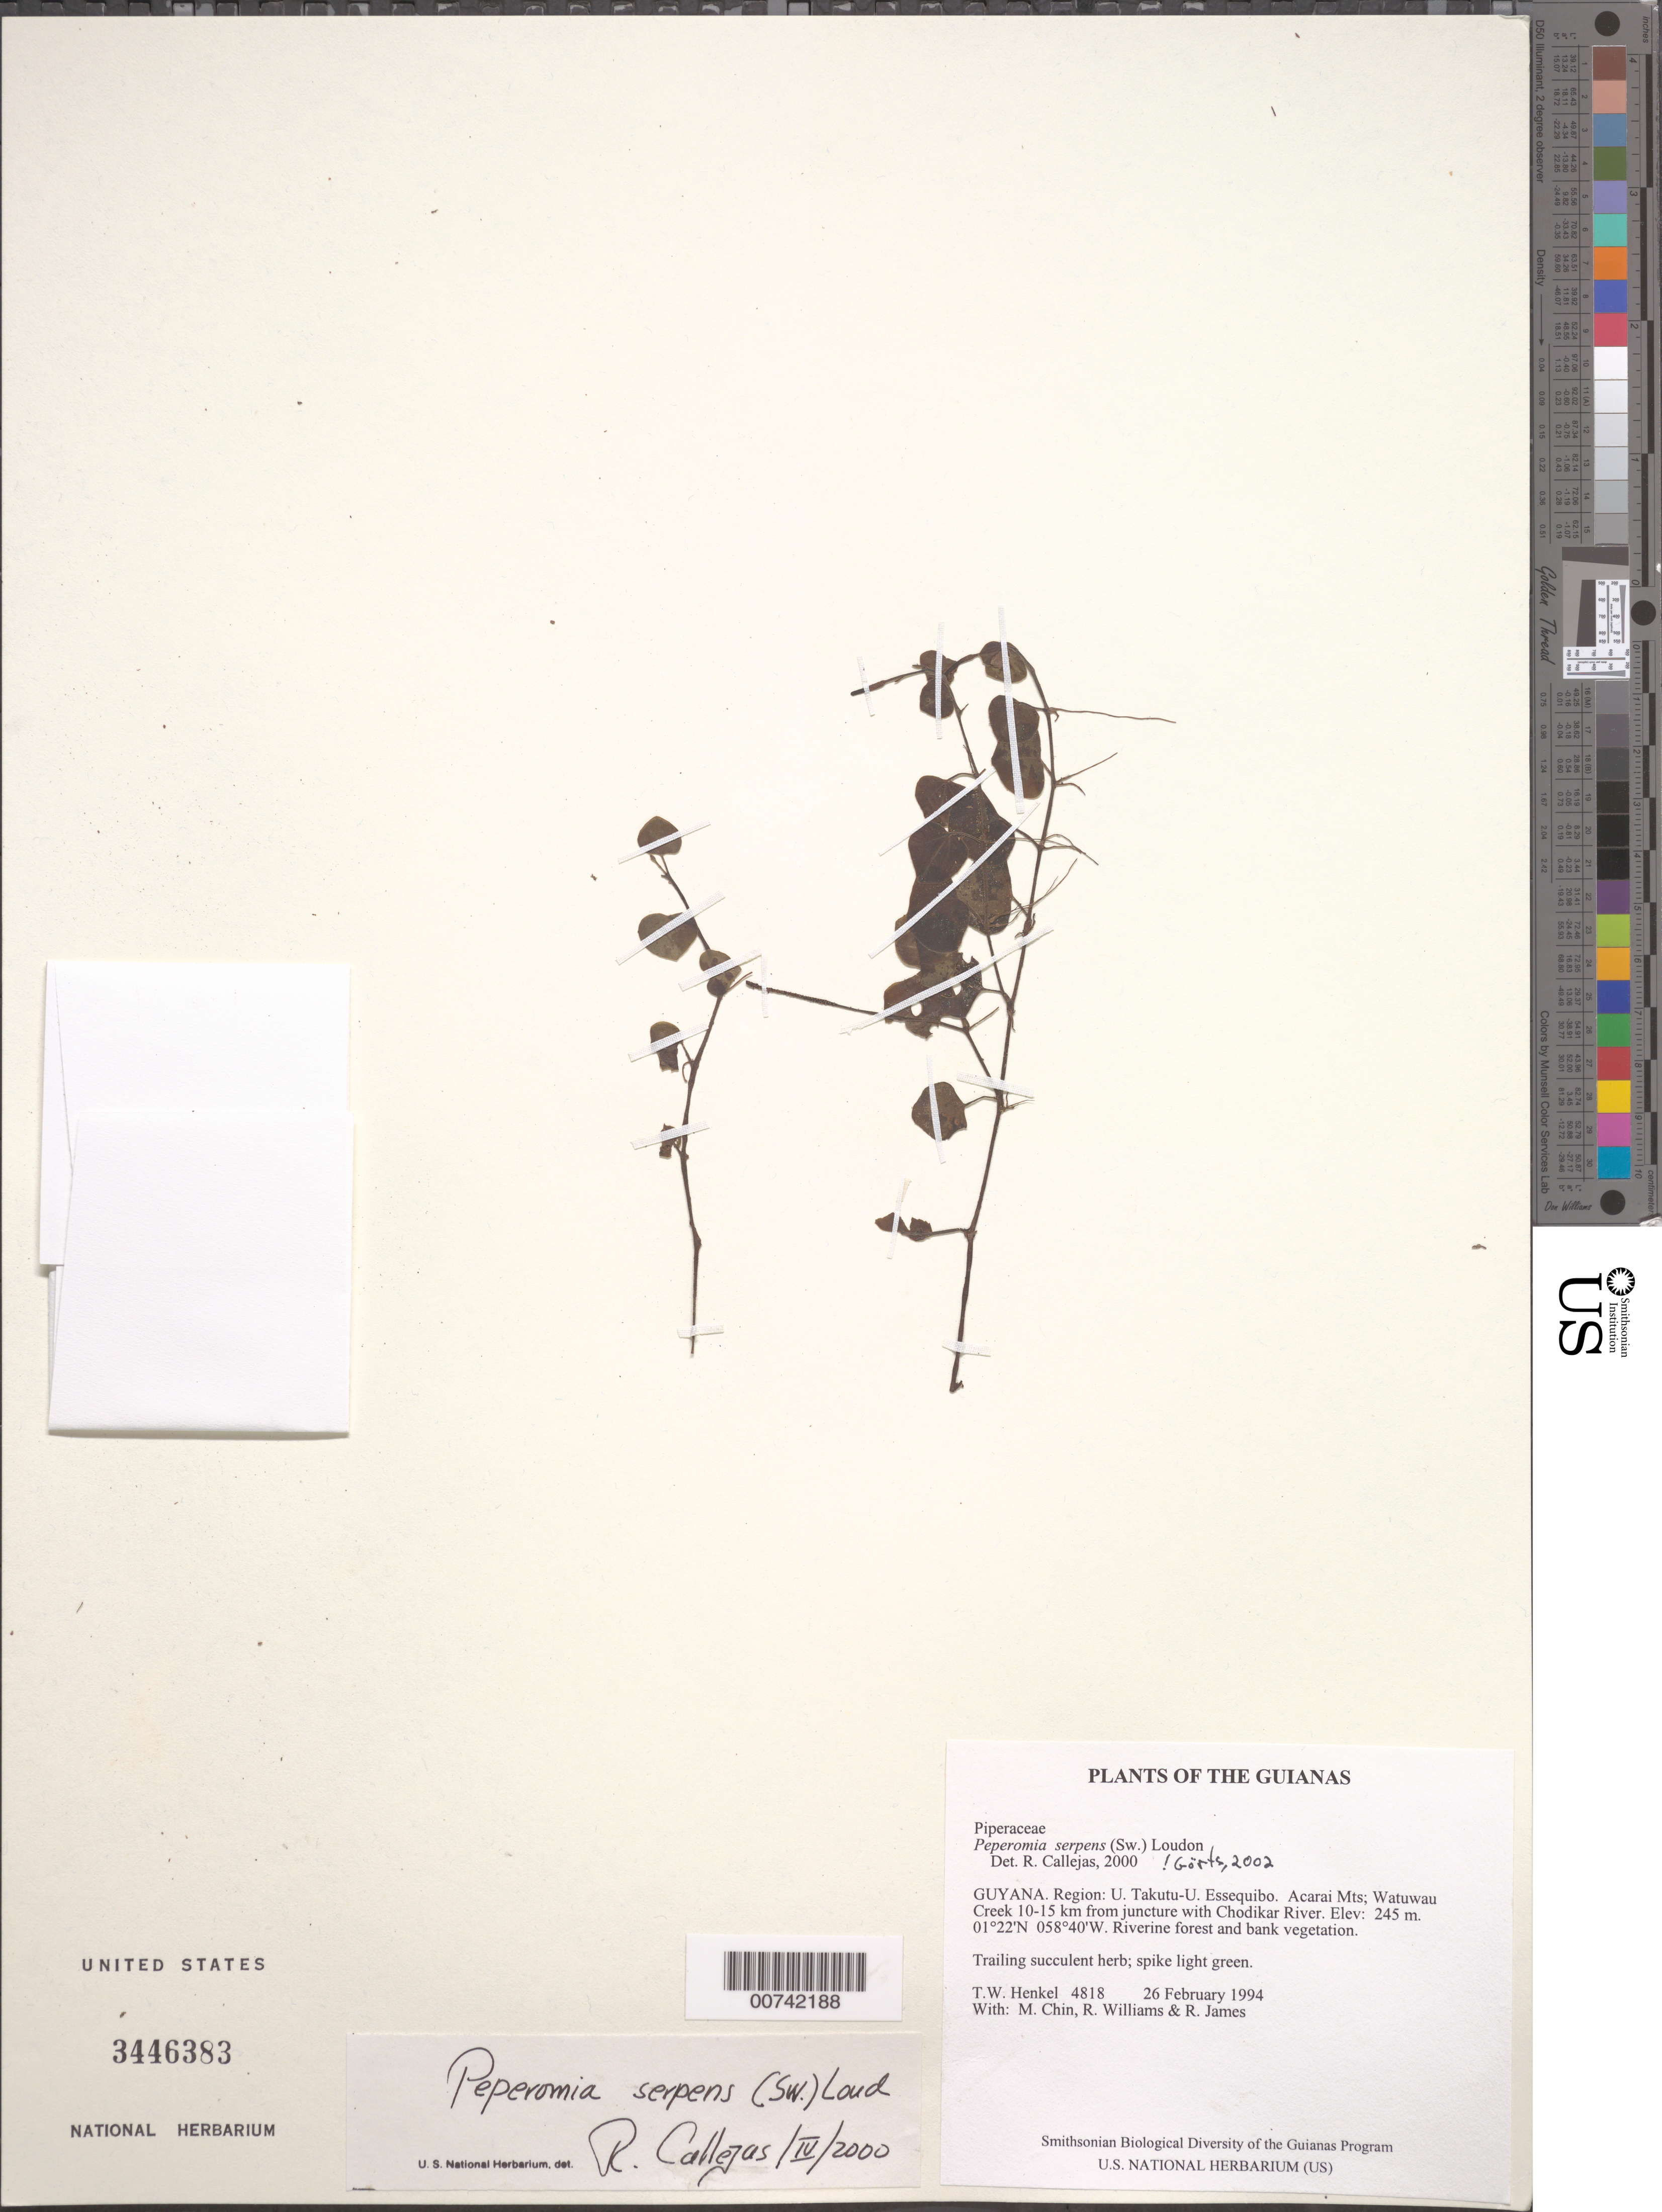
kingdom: Plantae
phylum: Tracheophyta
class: Magnoliopsida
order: Piperales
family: Piperaceae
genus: Peperomia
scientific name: Peperomia serpens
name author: (Sw.) Loudon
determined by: Mathieu, Guido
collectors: T. Henkel, M. Chin, R. Williams & R. James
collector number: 4818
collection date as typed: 26 February 1994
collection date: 1994-02-26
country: Guyana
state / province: U. Takutu-U. Essequibo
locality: Acarai Mts; Watuwau Creek 10-15 km from juncture with Chodikar River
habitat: Riverine forest and bank vegetation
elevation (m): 245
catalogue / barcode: US 3446383